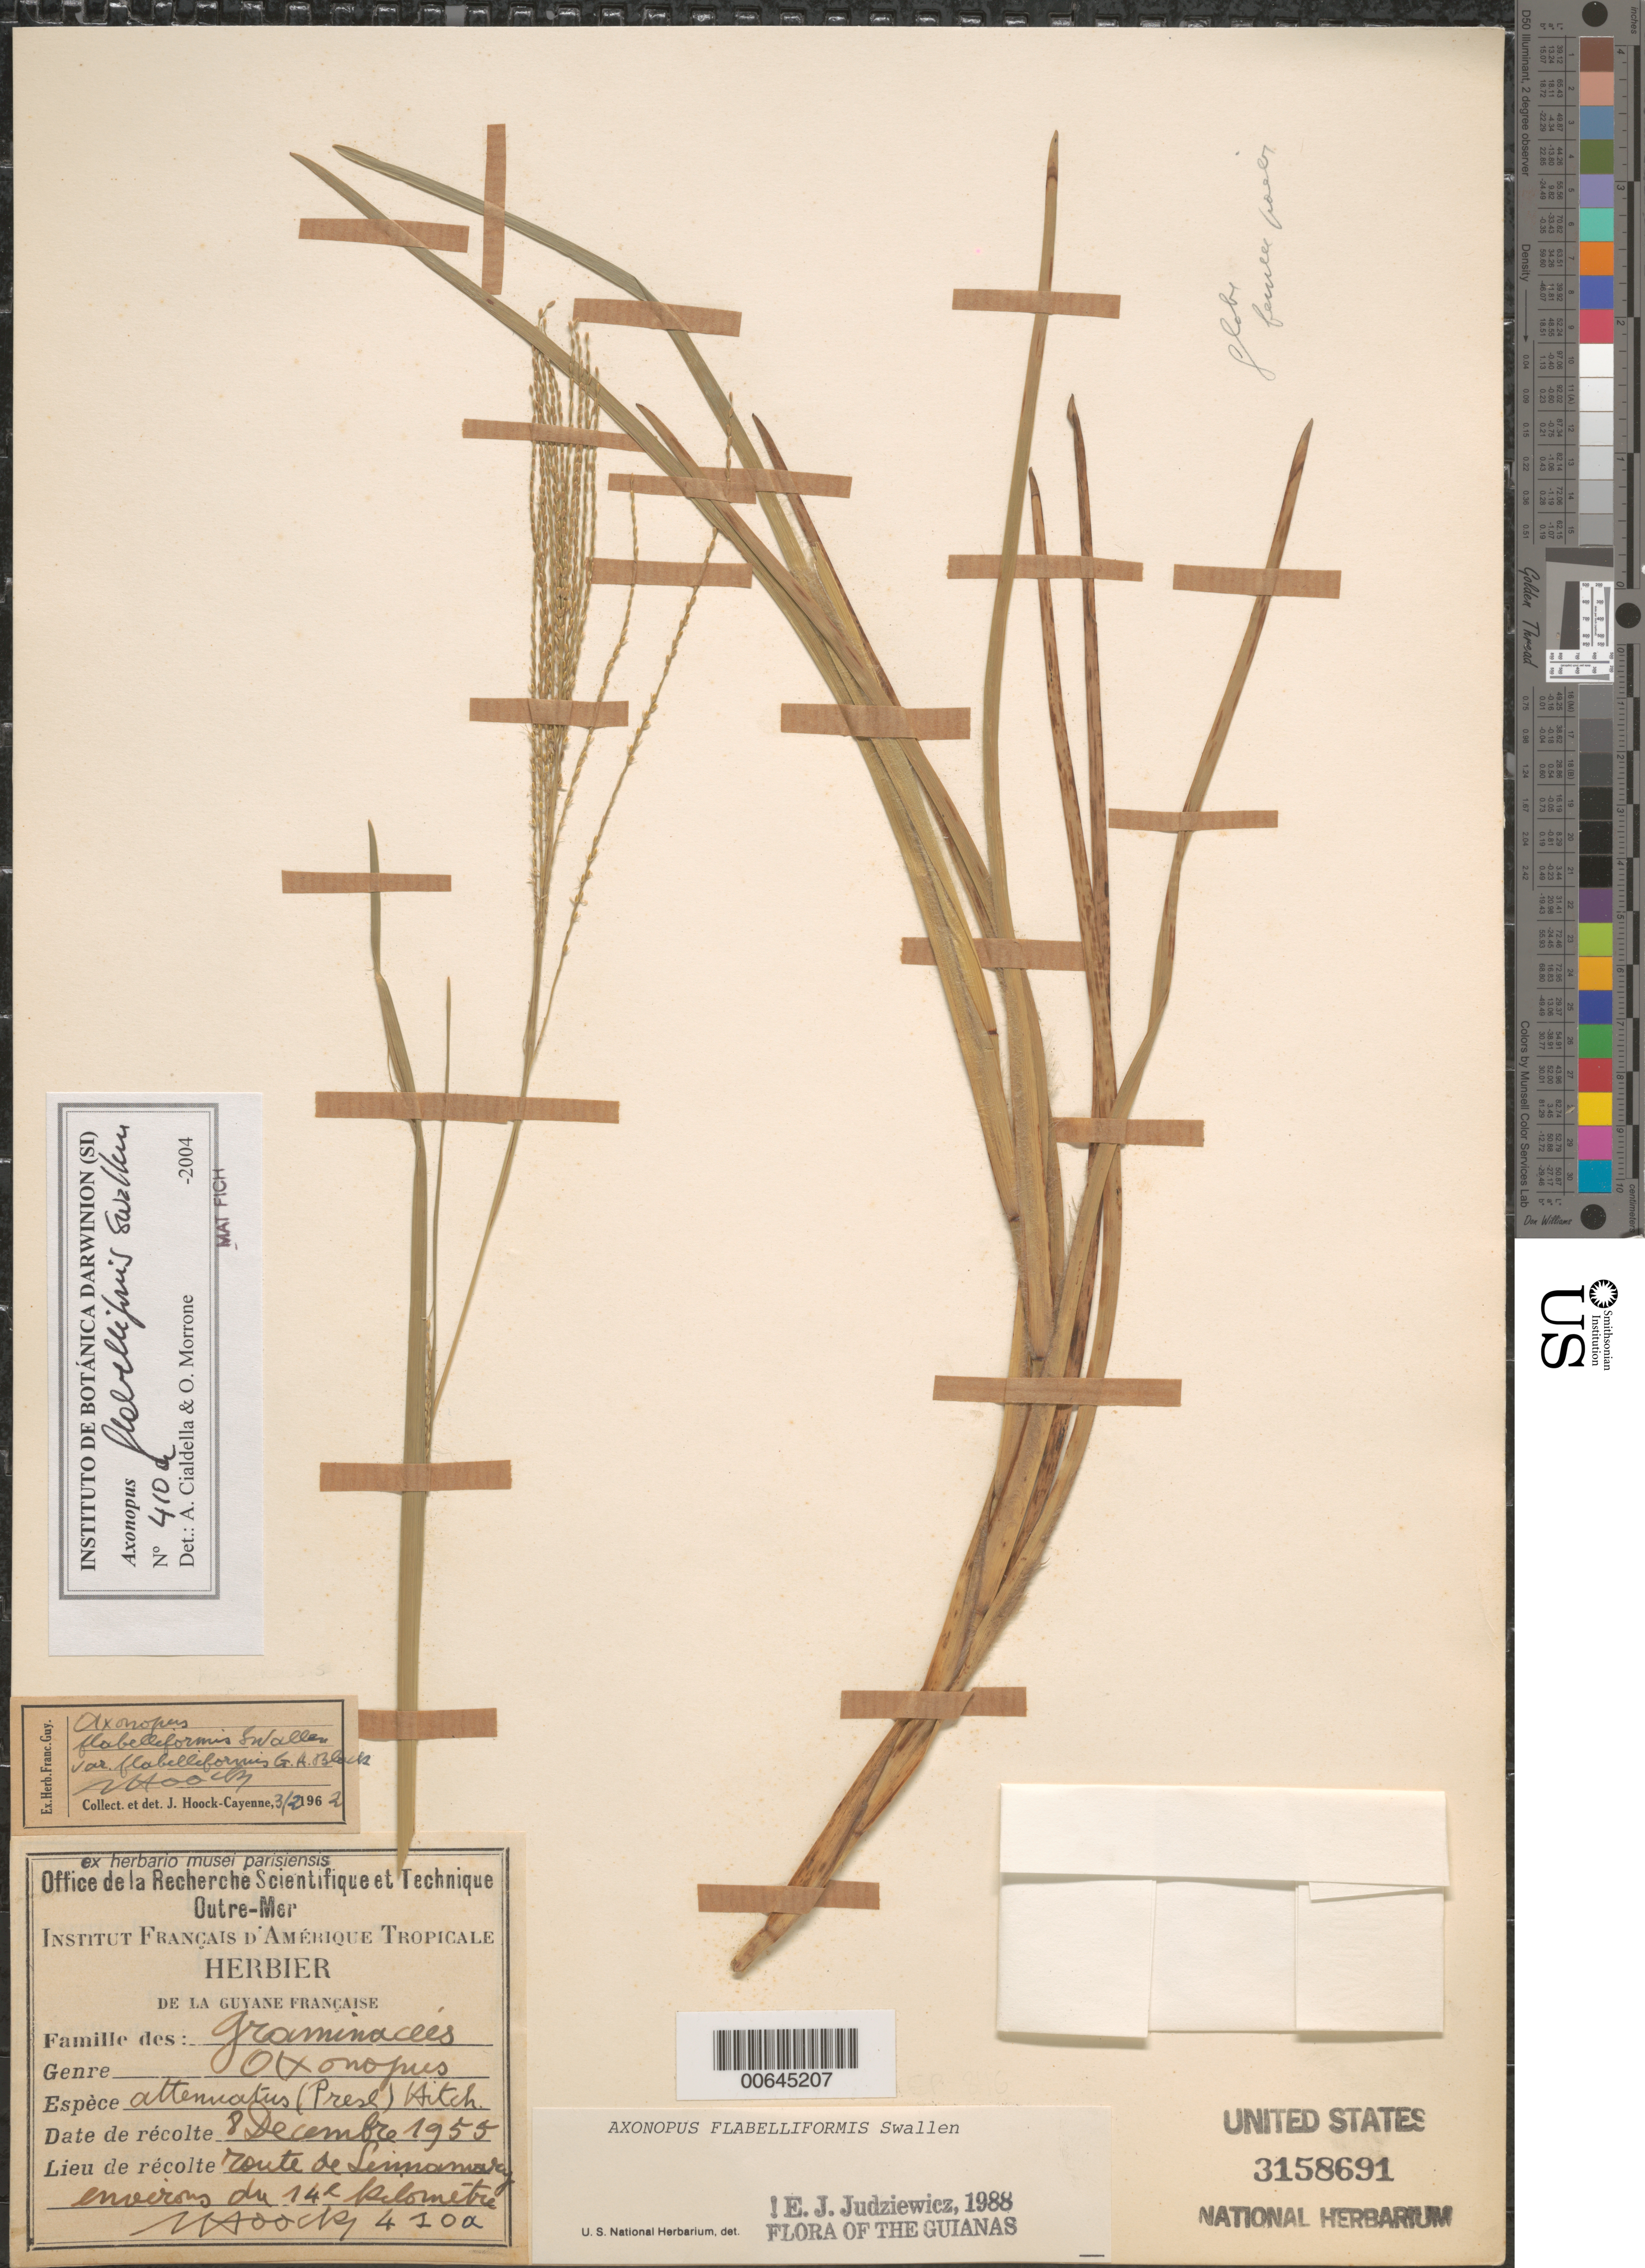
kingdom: Plantae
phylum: Tracheophyta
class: Liliopsida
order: Poales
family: Poaceae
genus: Axonopus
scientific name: Axonopus flabelliformis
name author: Swallen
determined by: Judziewicz, E. J.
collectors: J. Hoock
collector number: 410 a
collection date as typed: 8-Dec-55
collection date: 1955-12-08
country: French Guiana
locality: Route de Sinnamary, 14 km environs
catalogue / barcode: US 3158691